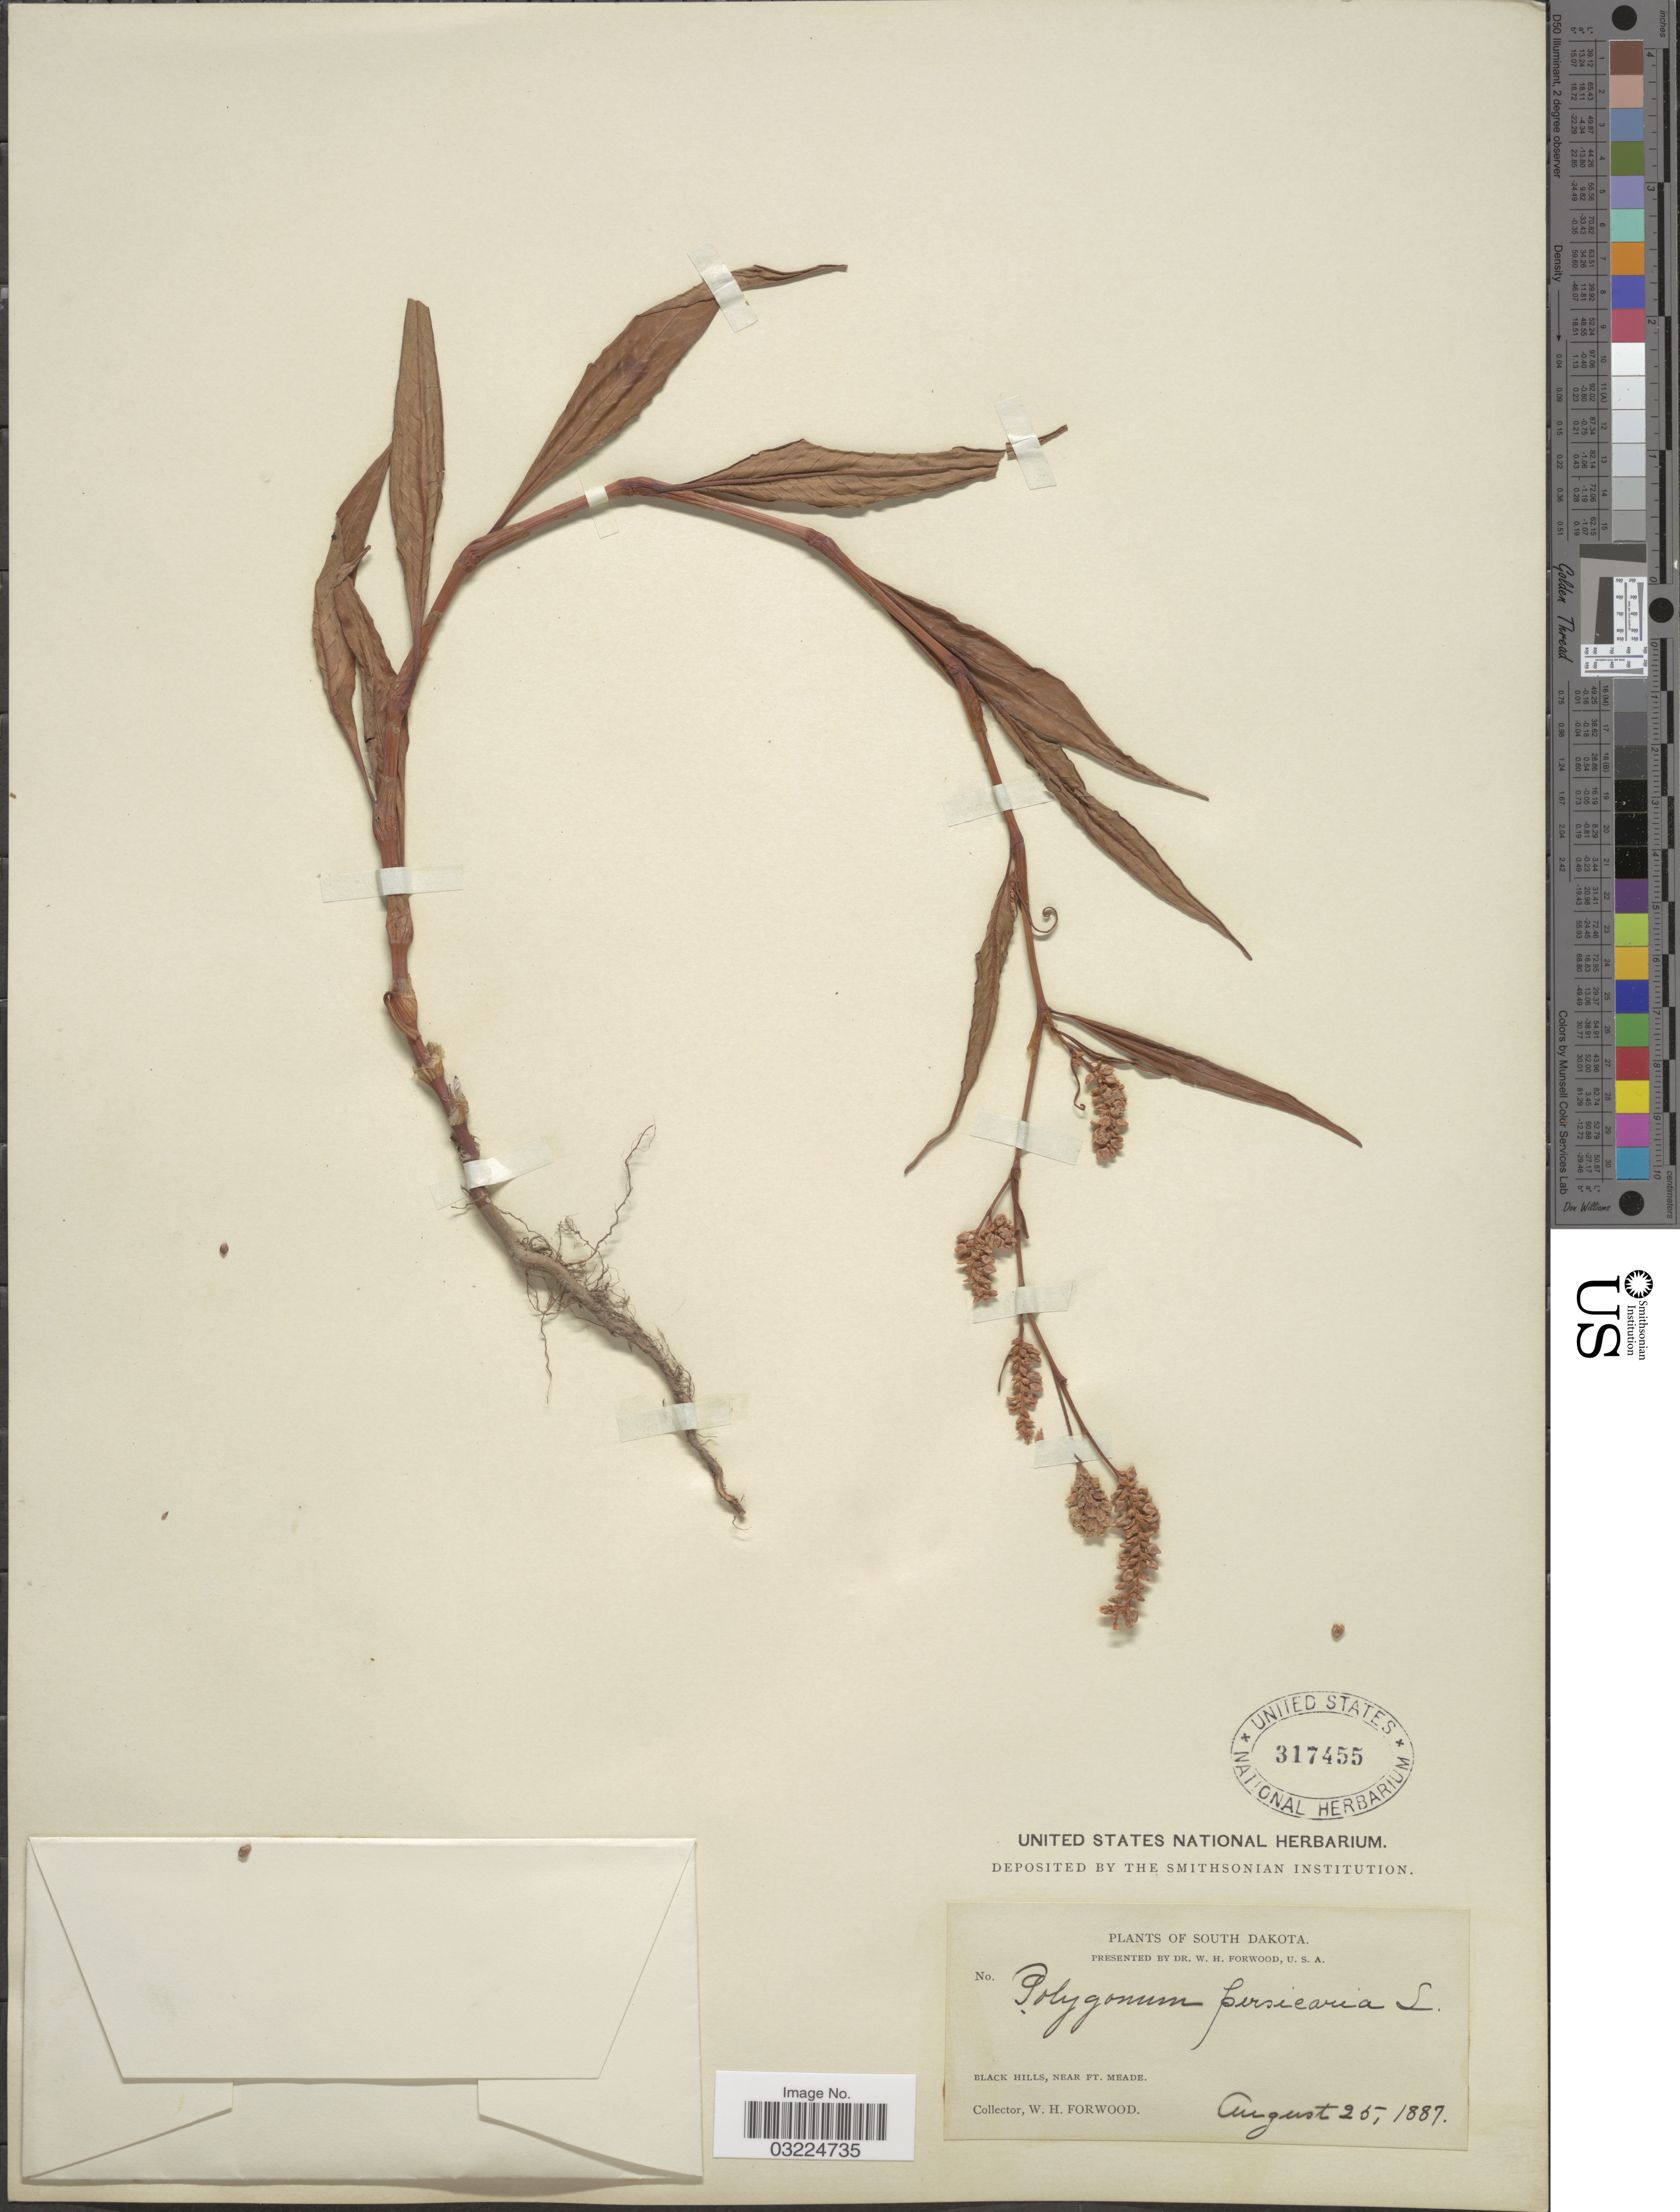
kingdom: Plantae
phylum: Tracheophyta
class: Magnoliopsida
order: Caryophyllales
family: Polygonaceae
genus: Persicaria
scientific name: Persicaria lapathifolia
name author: (L.) Delarbre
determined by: Atha, D. E.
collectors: W. Forwood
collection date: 1887-08-25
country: United States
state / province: South Dakota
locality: Black Hills, near Ft. Meade.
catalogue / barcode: US 317455